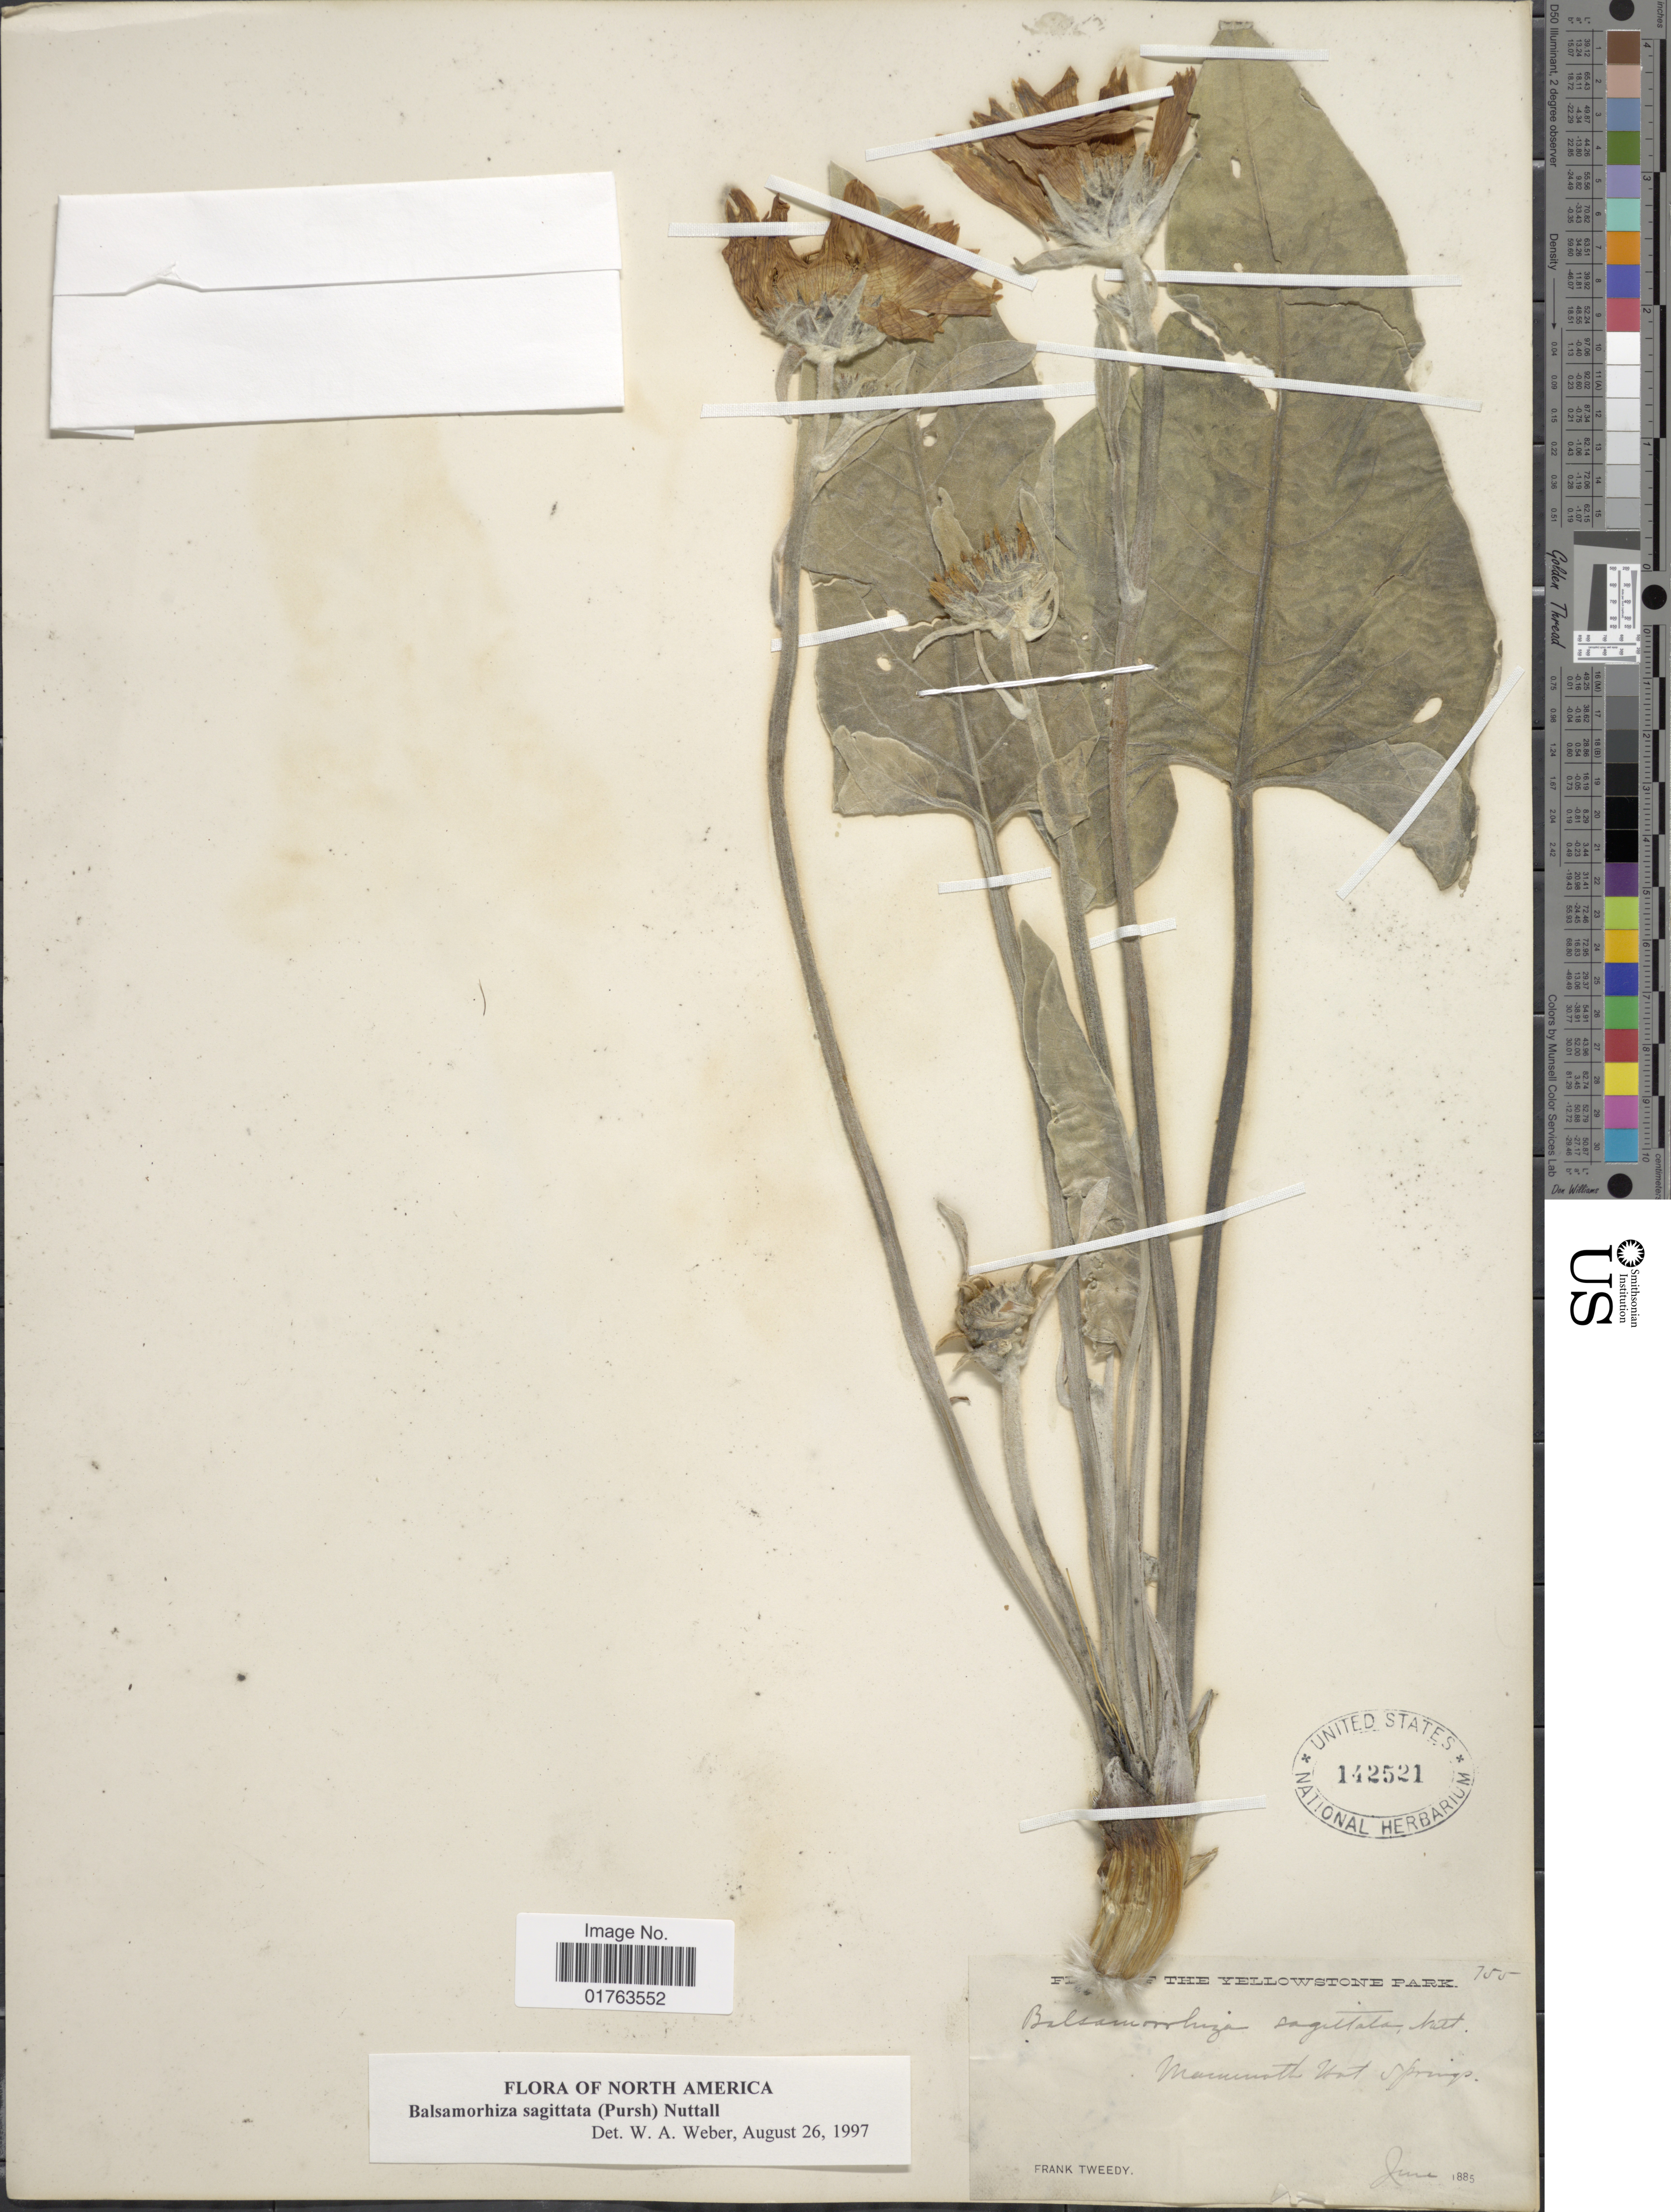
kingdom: Plantae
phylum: Tracheophyta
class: Magnoliopsida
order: Asterales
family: Asteraceae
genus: Balsamorhiza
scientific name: Balsamorhiza sagittata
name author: (Pursh) Nutt.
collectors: F. Tweedy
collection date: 1885-06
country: United States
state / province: Wyoming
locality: The Yellowstone Park, Mammoth Hot Springs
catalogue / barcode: US 142521